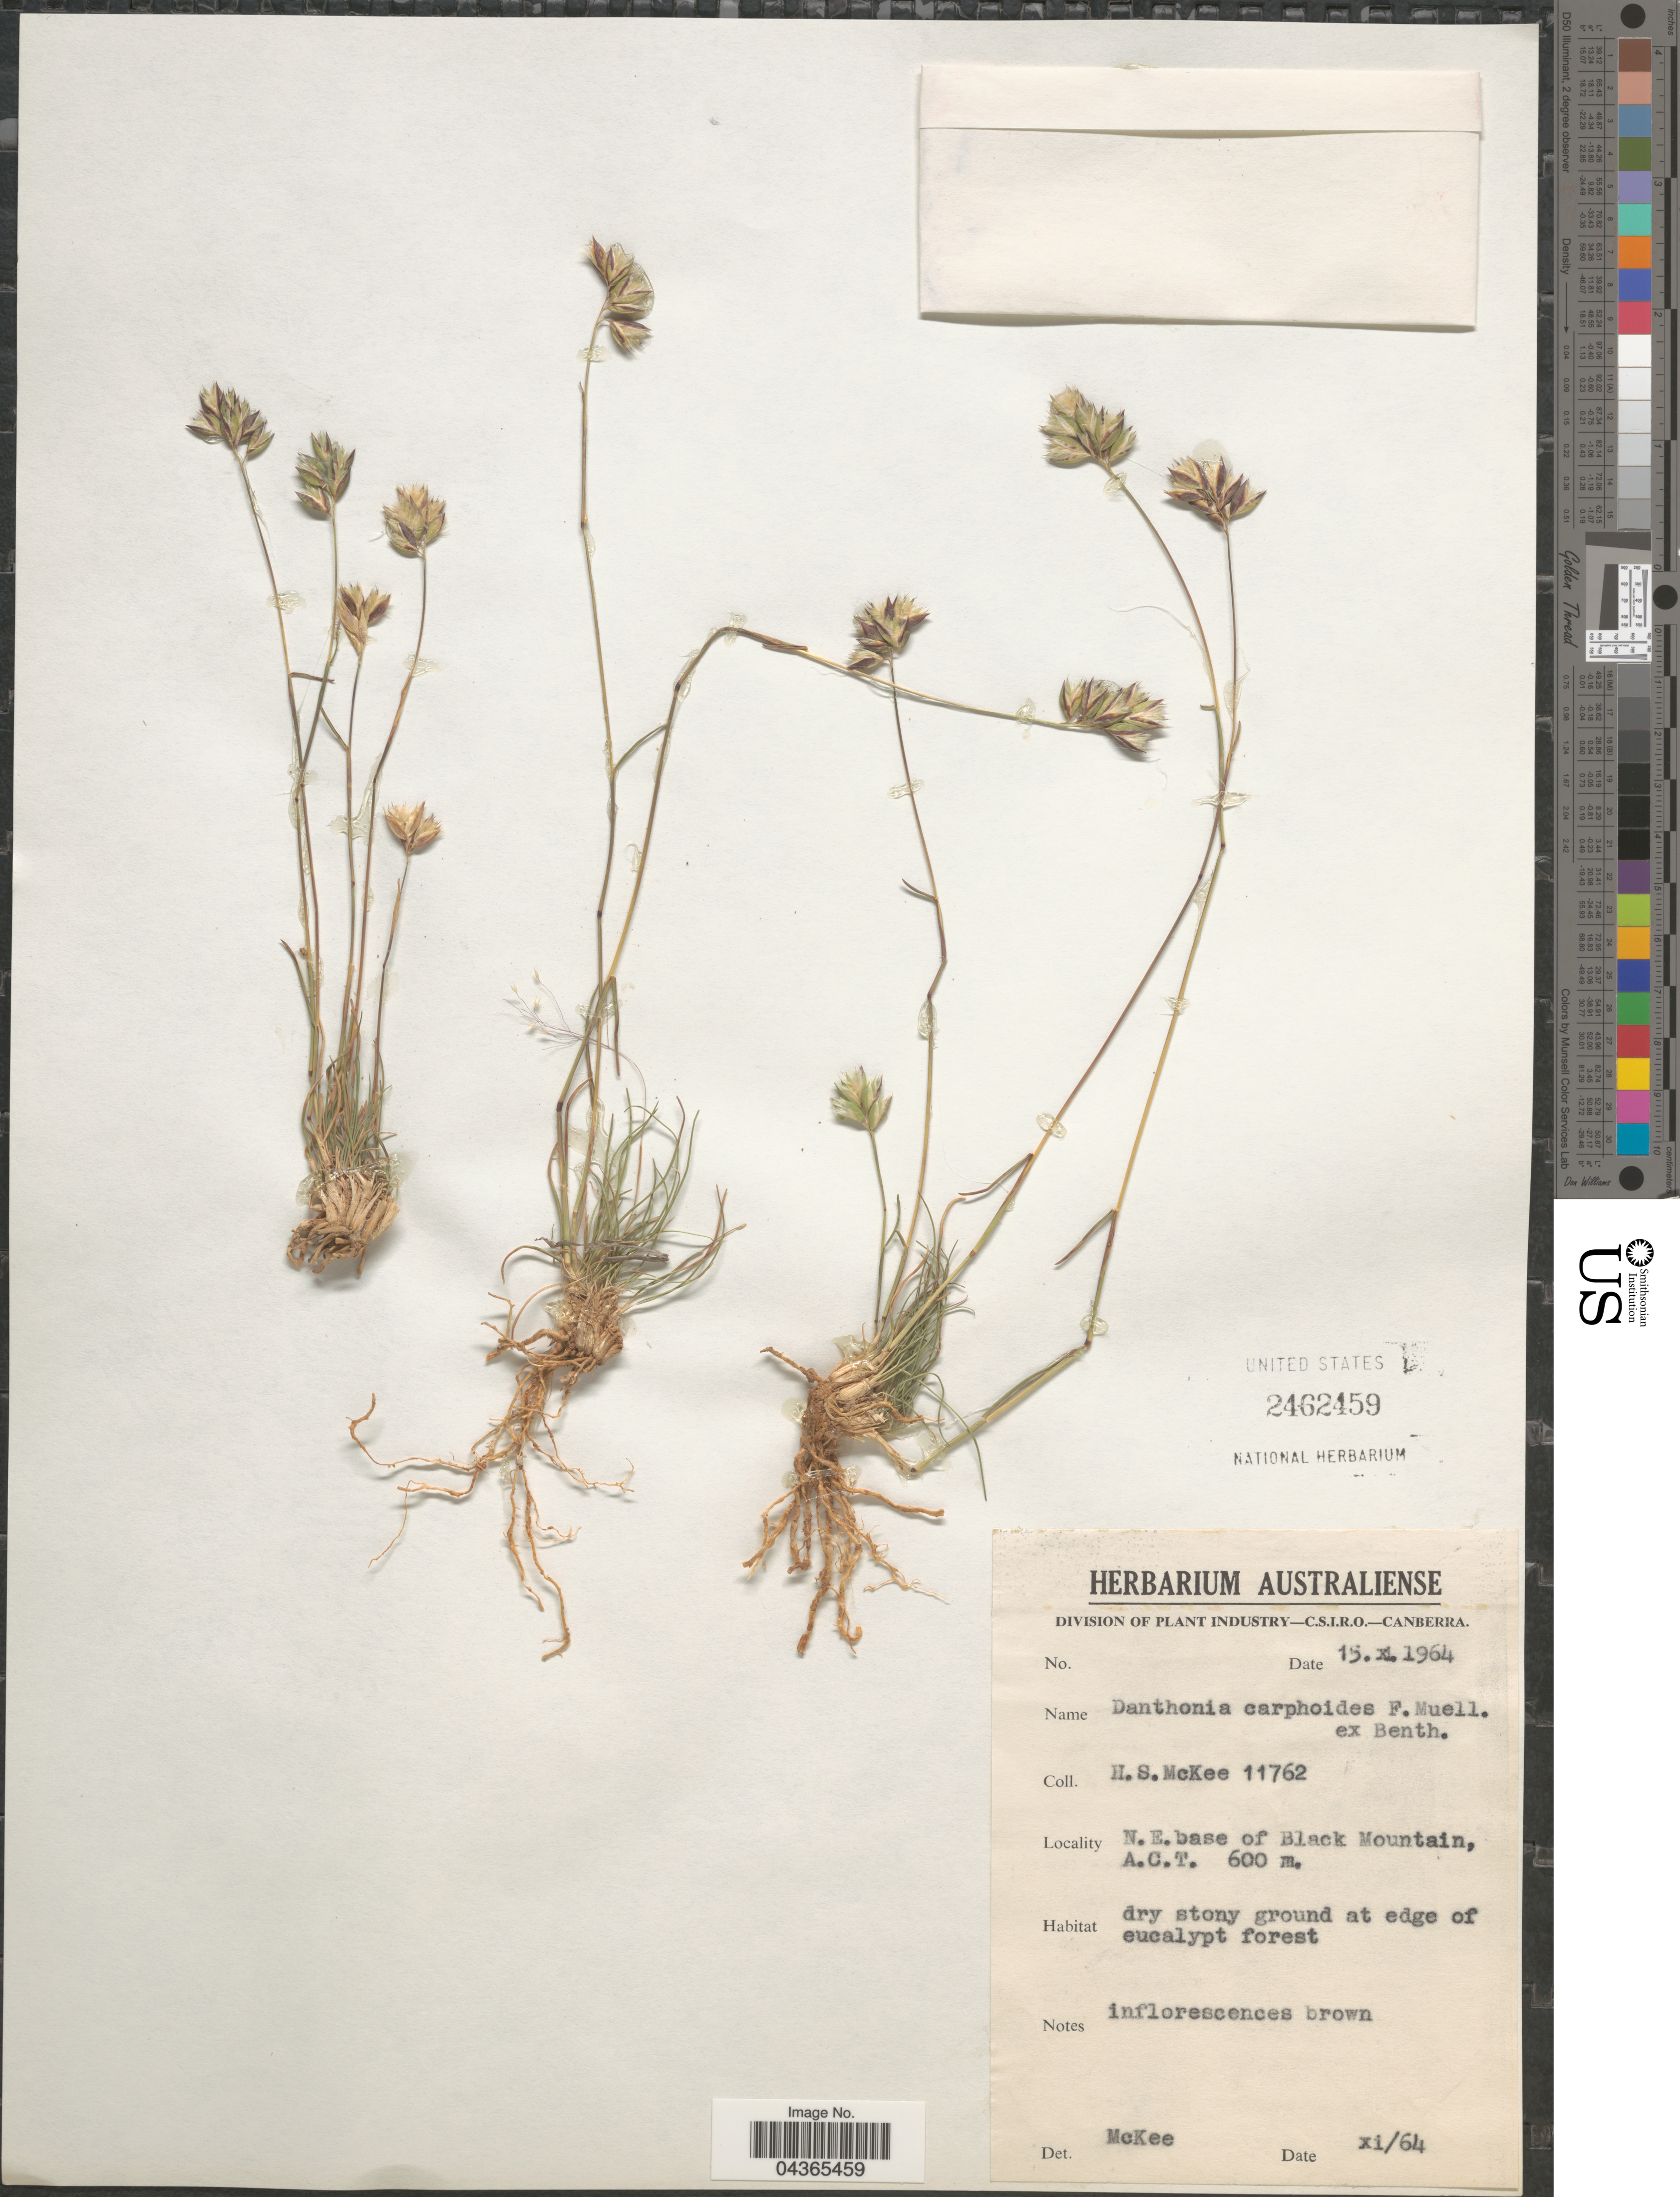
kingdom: Plantae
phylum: Tracheophyta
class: Liliopsida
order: Poales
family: Poaceae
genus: Rytidosperma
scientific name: Rytidosperma carphoides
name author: (F. Muell. ex Benth.) Connor & Edgar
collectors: H. S. McKee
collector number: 11762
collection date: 1964-11-15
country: Australia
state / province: Australian Capital Territory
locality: N.E. base of Black Mountain, A.C.T. Dry stony ground at edge of eucalypt forest.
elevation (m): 600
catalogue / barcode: US 2462459